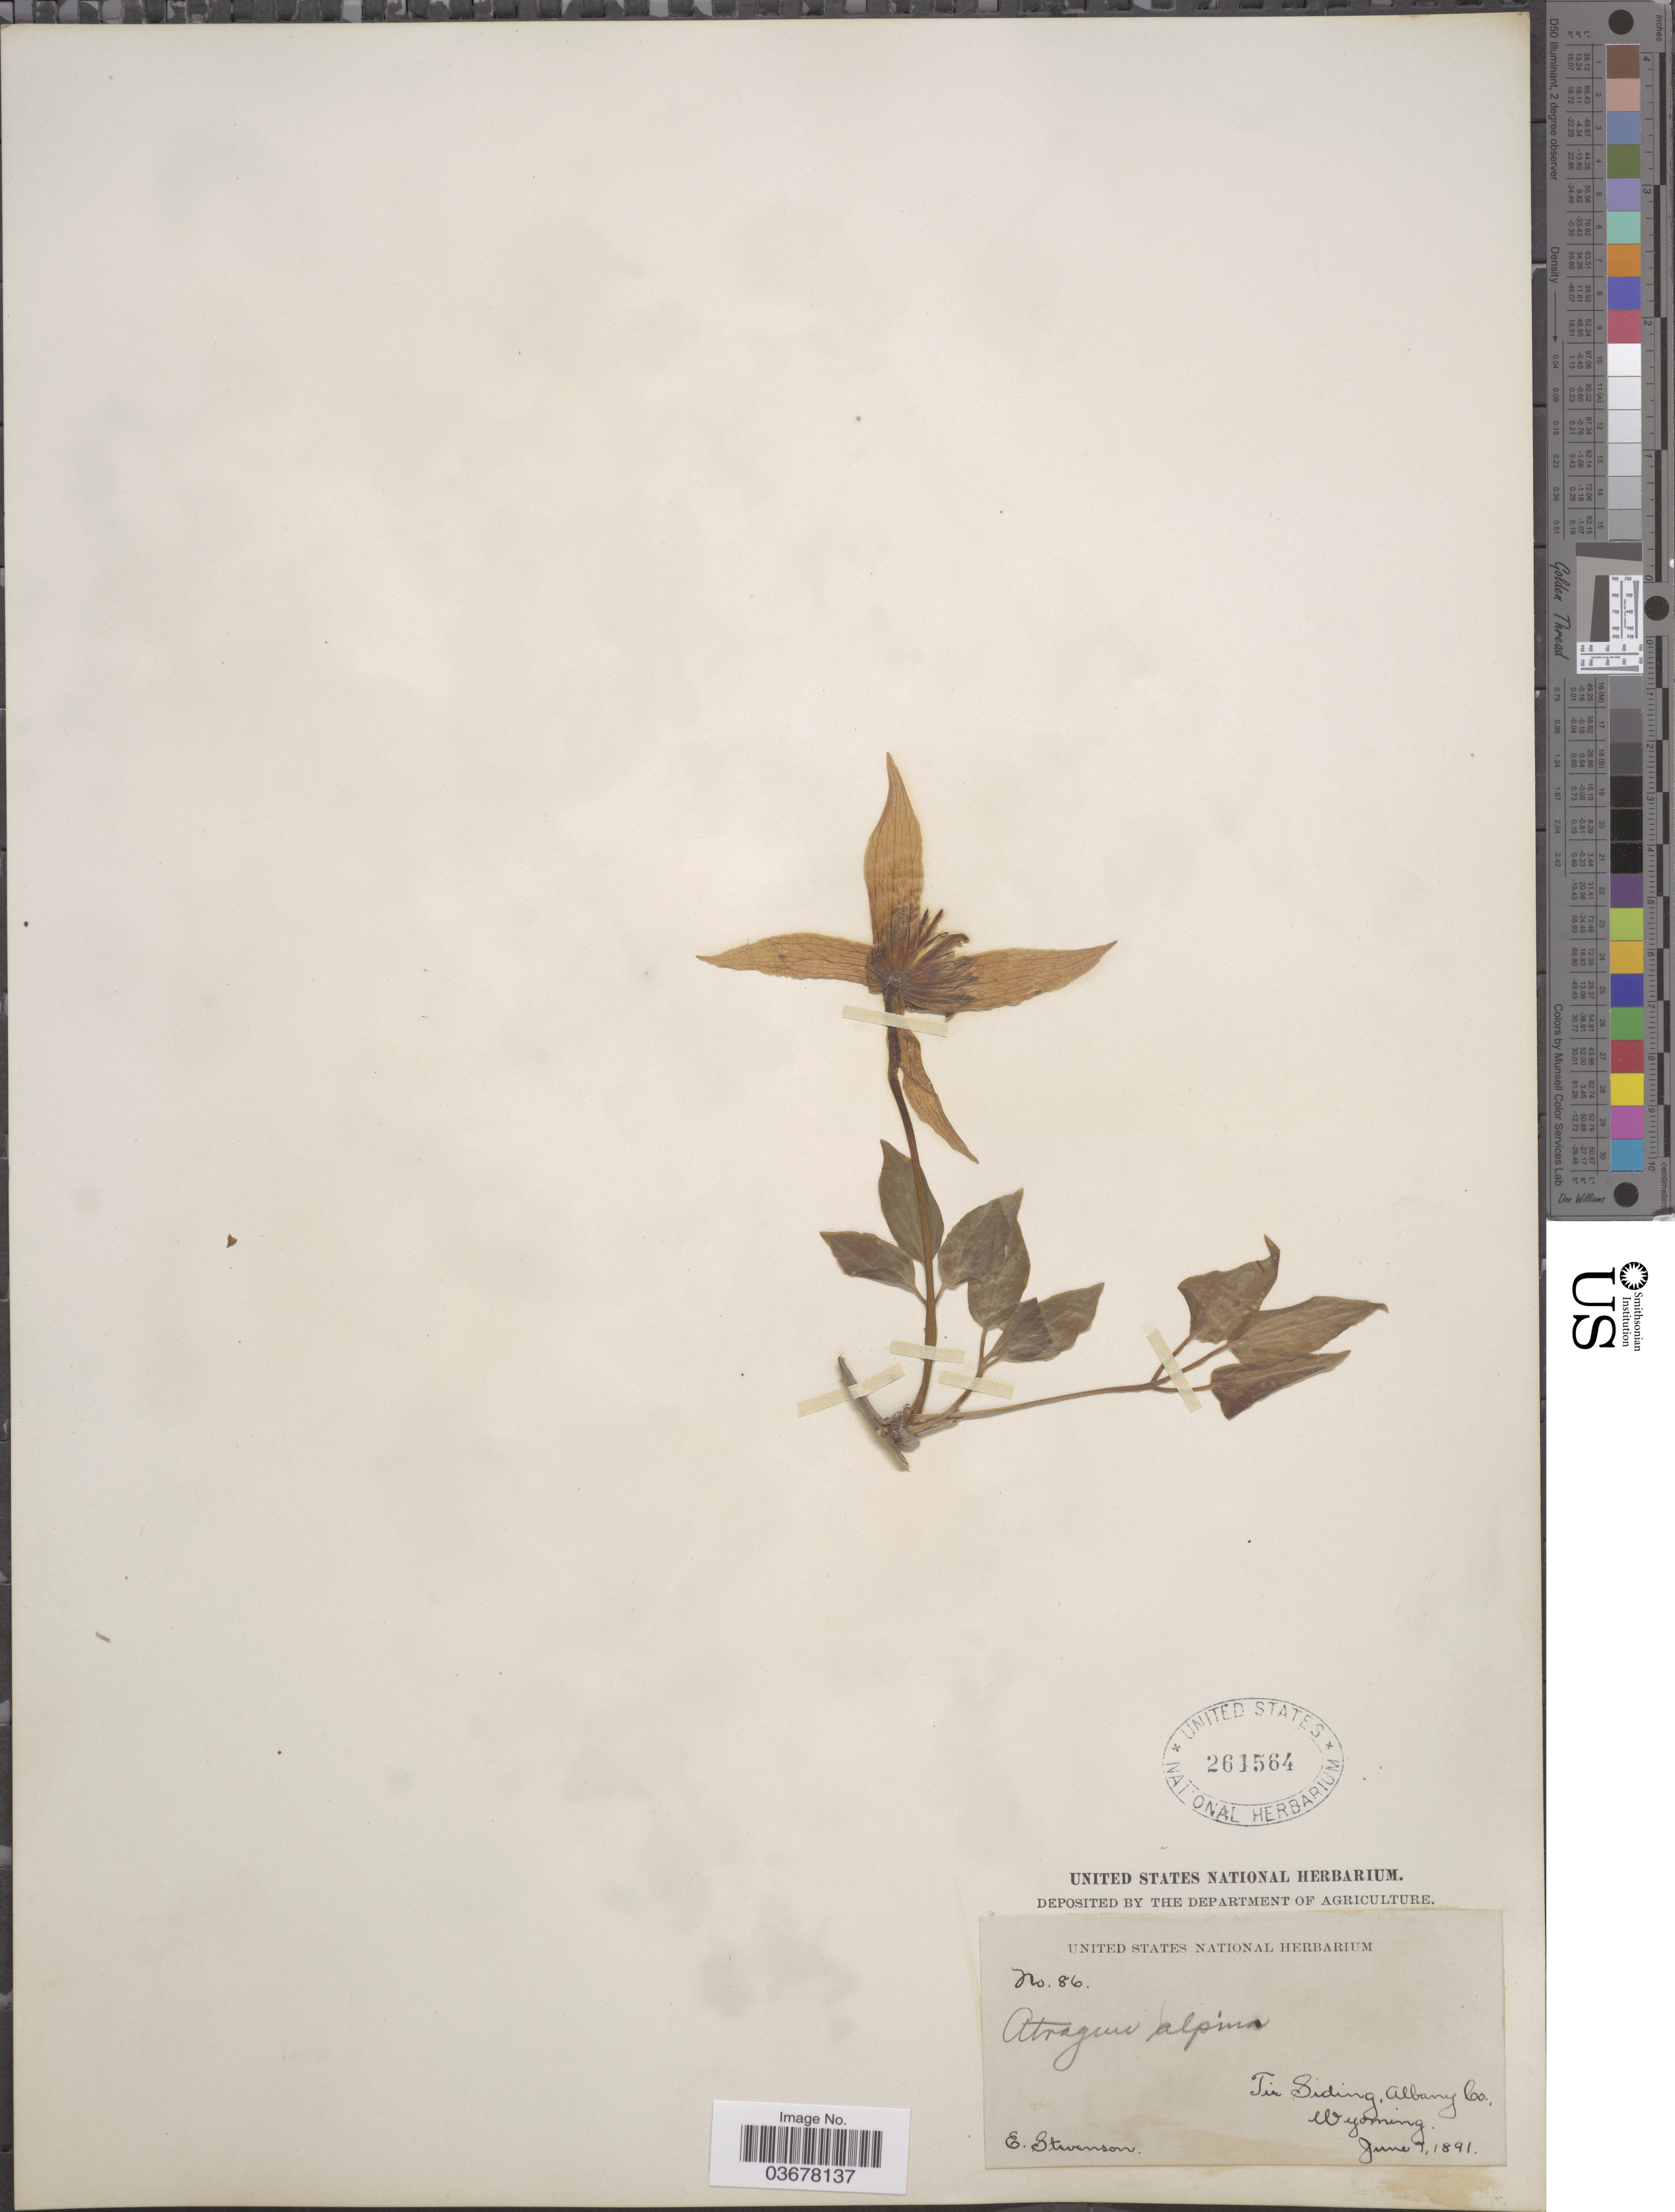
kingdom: Plantae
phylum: Tracheophyta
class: Magnoliopsida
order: Ranunculales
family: Ranunculaceae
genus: Clematis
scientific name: Clematis occidentalis var. grosseserrata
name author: (Rydb.) J.S. Pringle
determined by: Strong, M. T., (US), Smithsonian Institution - National Museum of Natural History (UNITED STATES)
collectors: E. Stevenson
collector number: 86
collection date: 1891-06-01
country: United States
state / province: Wyoming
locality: Tie Siding, Albany Co.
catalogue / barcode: US 261564